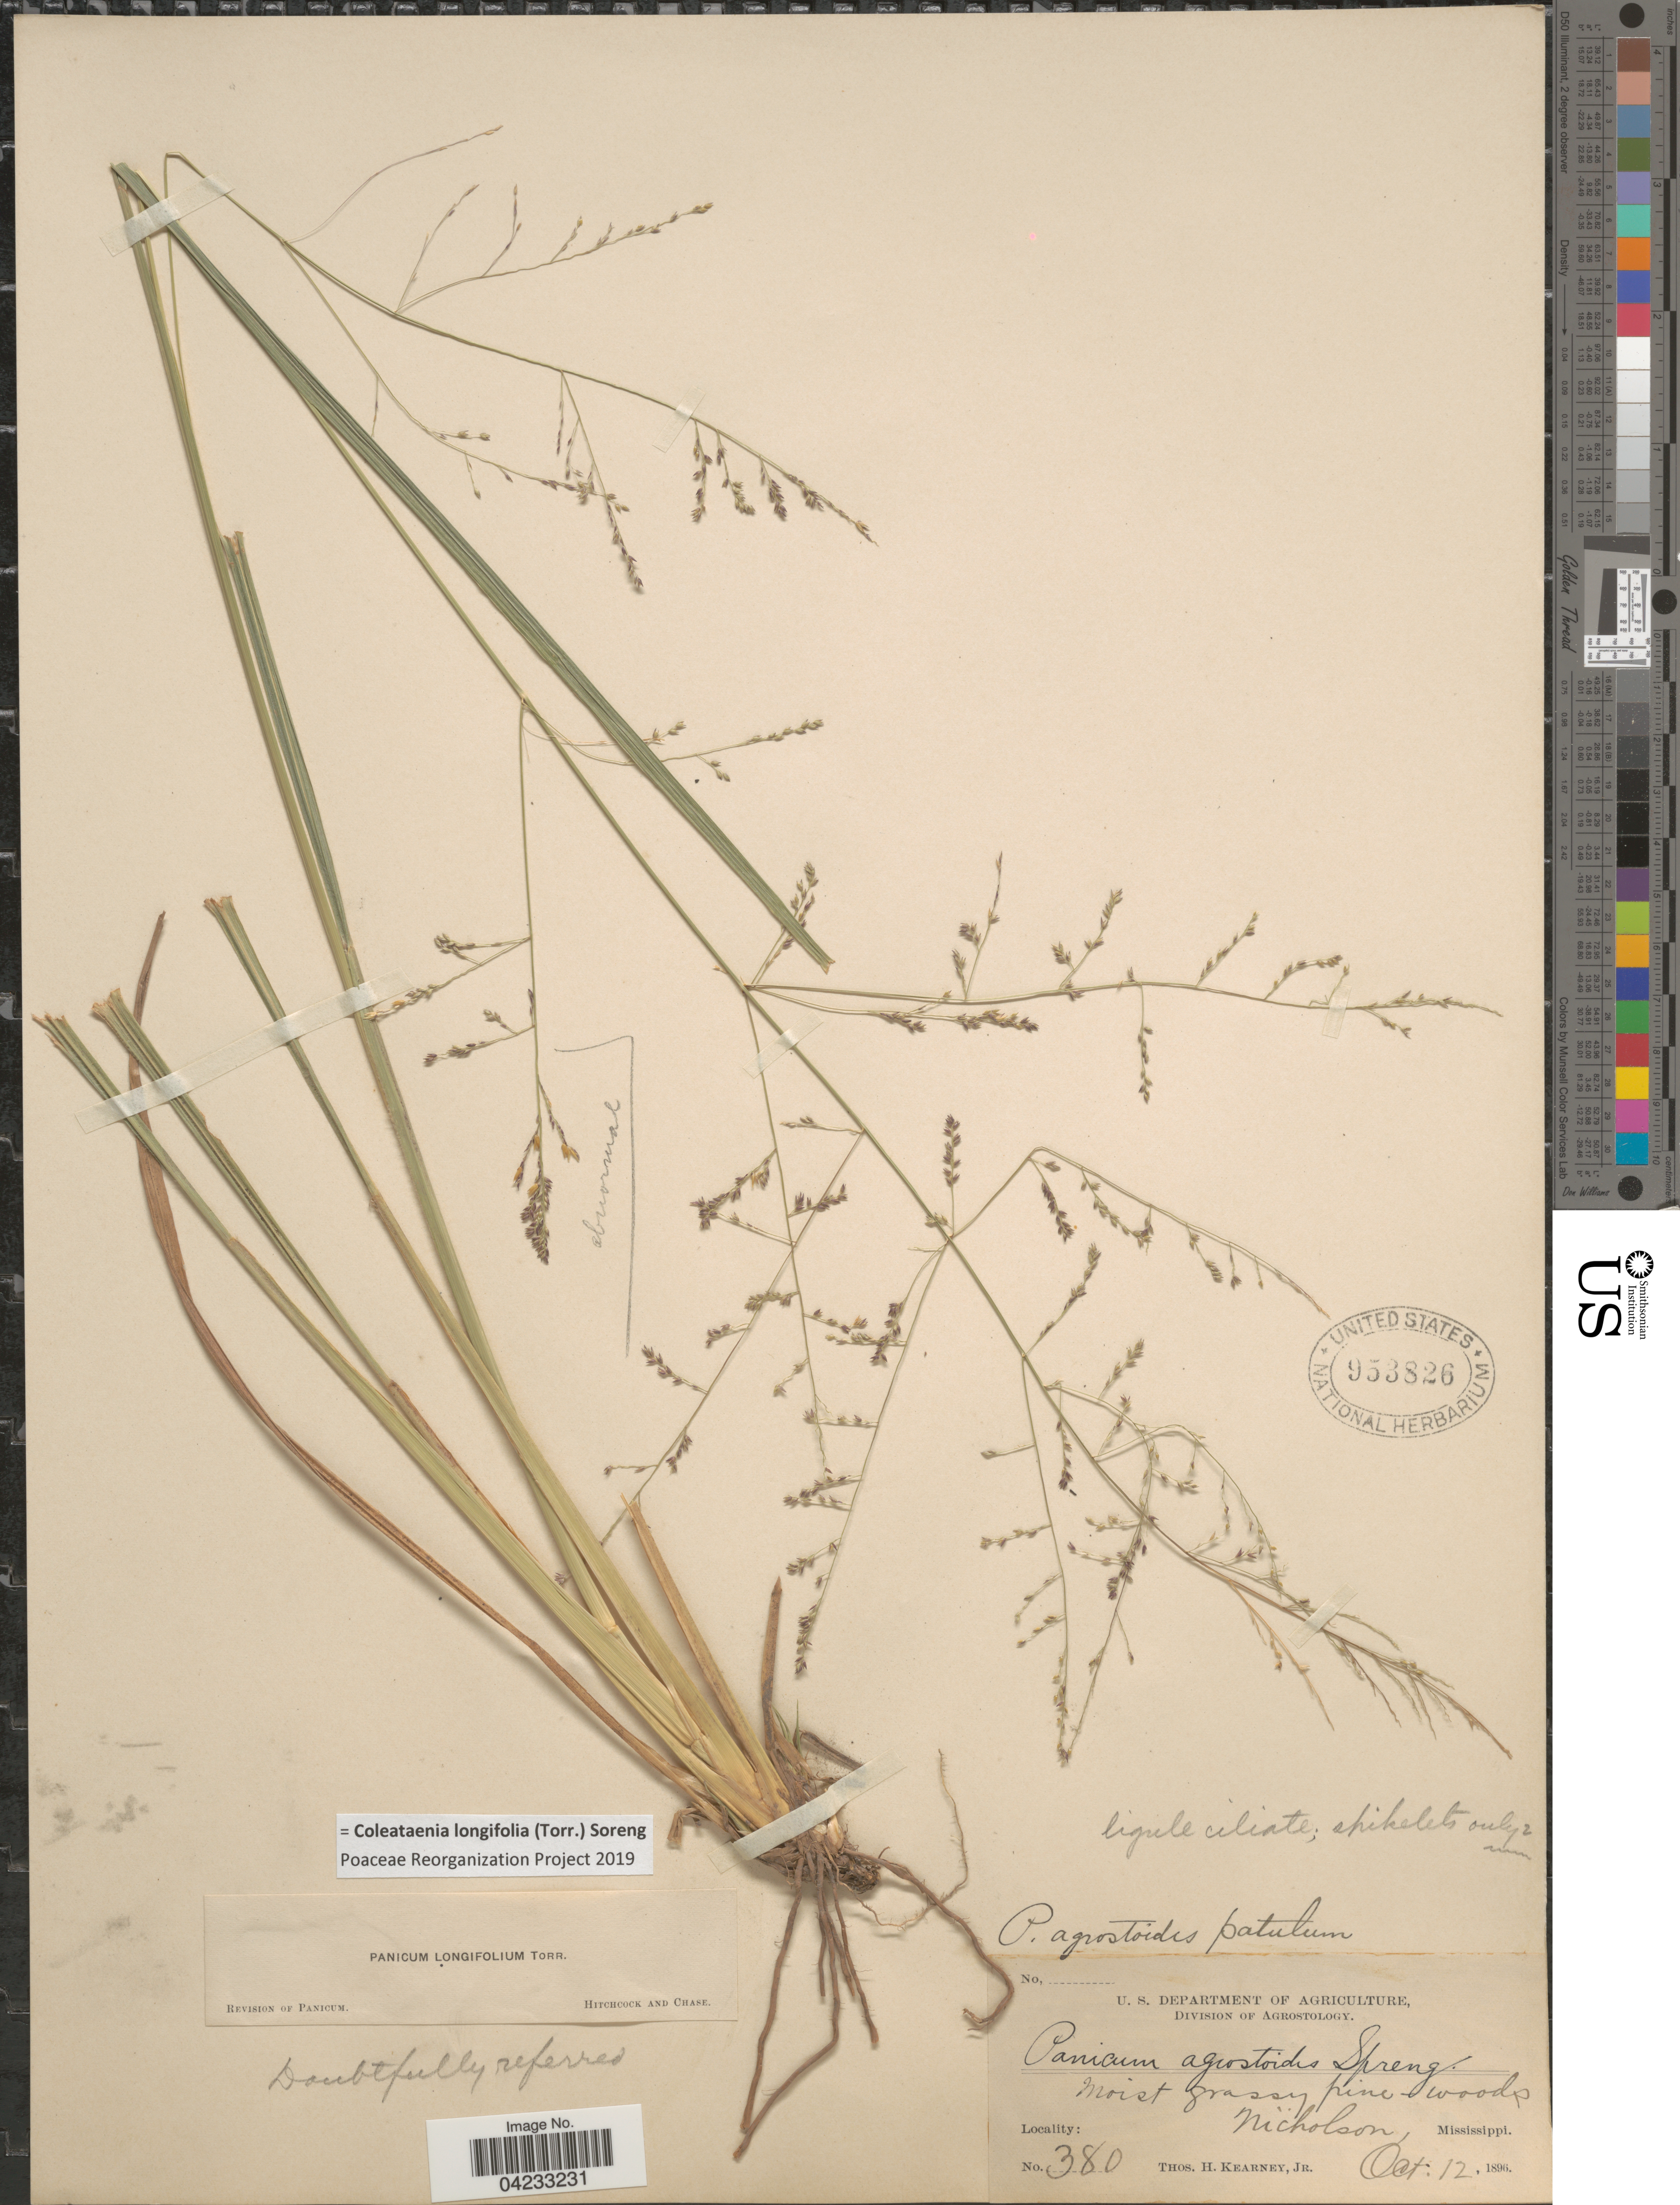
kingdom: Plantae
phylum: Tracheophyta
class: Liliopsida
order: Poales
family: Poaceae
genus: Coleataenia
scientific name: Coleataenia longifolia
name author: (Torr.) Soreng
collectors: T. H. Kearney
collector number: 380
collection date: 1896-10-12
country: United States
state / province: Mississippi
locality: Moist grassy pine-woods, Nicholson.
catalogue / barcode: US 953826